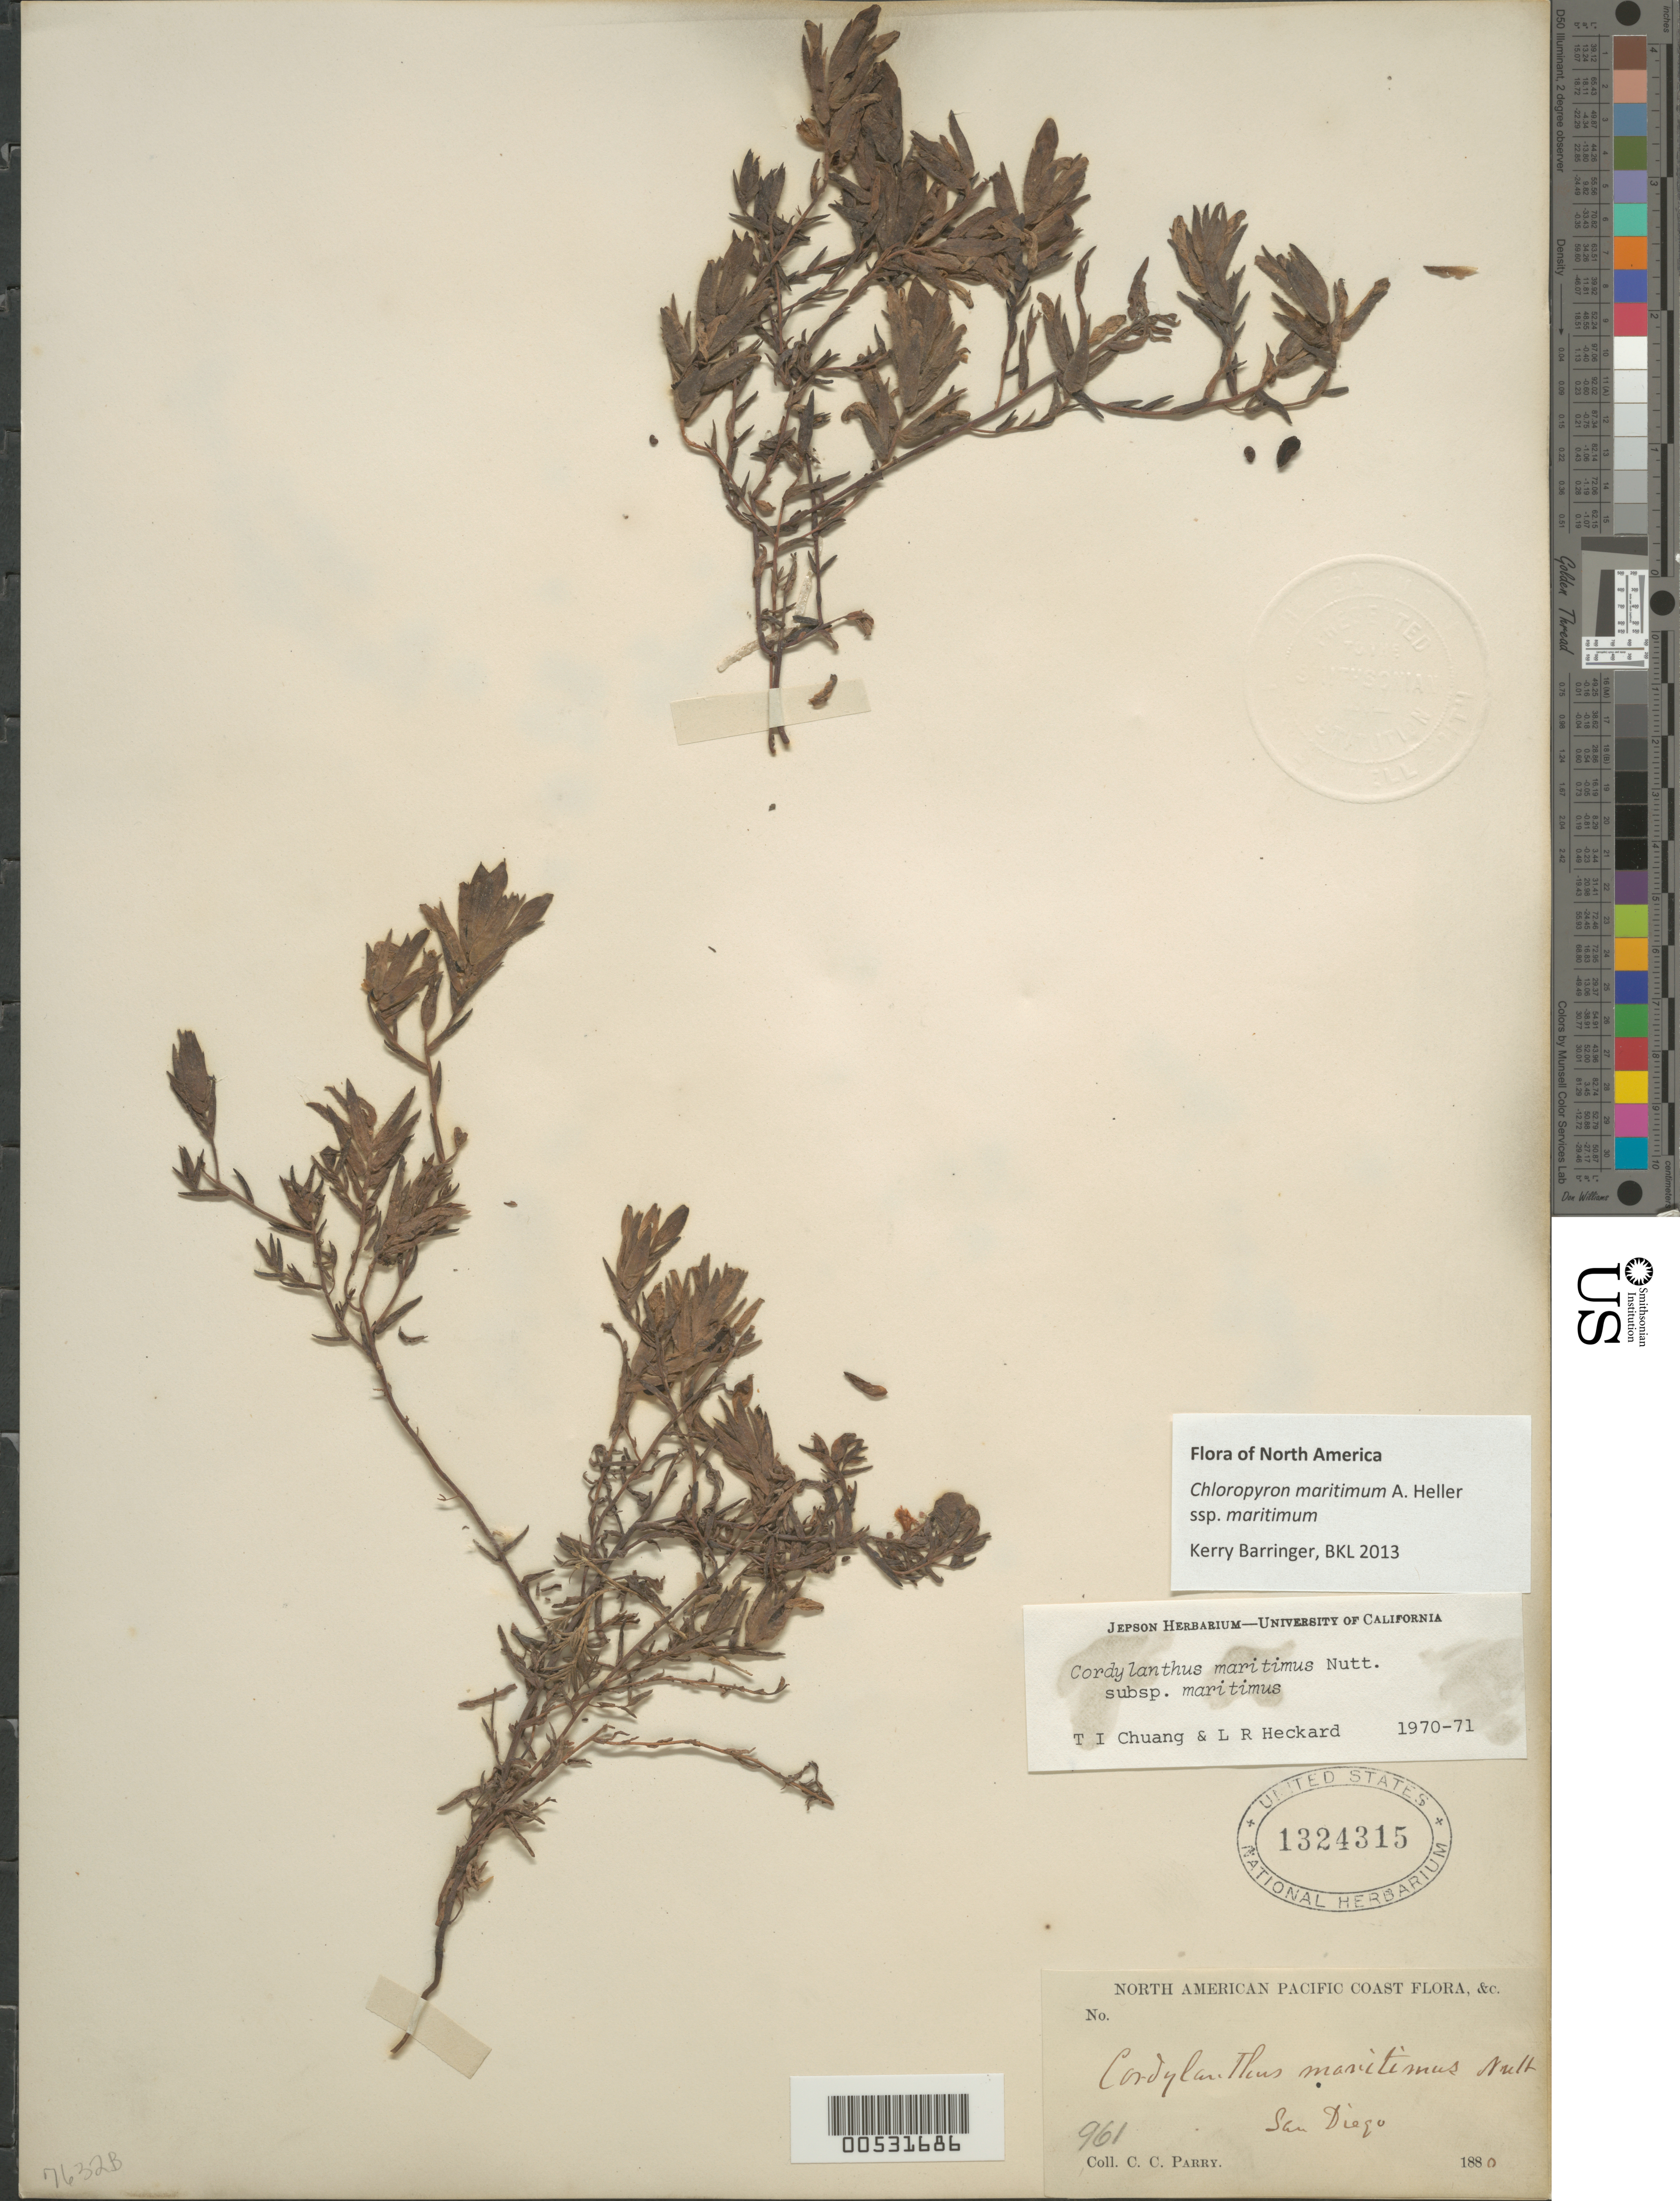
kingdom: Plantae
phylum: Tracheophyta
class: Magnoliopsida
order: Lamiales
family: Orobanchaceae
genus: Chloropyron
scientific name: Chloropyron maritimum subsp. maritimum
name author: (Nutt. ex Benth.) A. Heller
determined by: Chuang, T. I.; Heckard, Lawrence R.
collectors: C. C. Parry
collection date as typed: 1880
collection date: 1880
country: United States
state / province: California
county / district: San Diego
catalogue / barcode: US 1324315